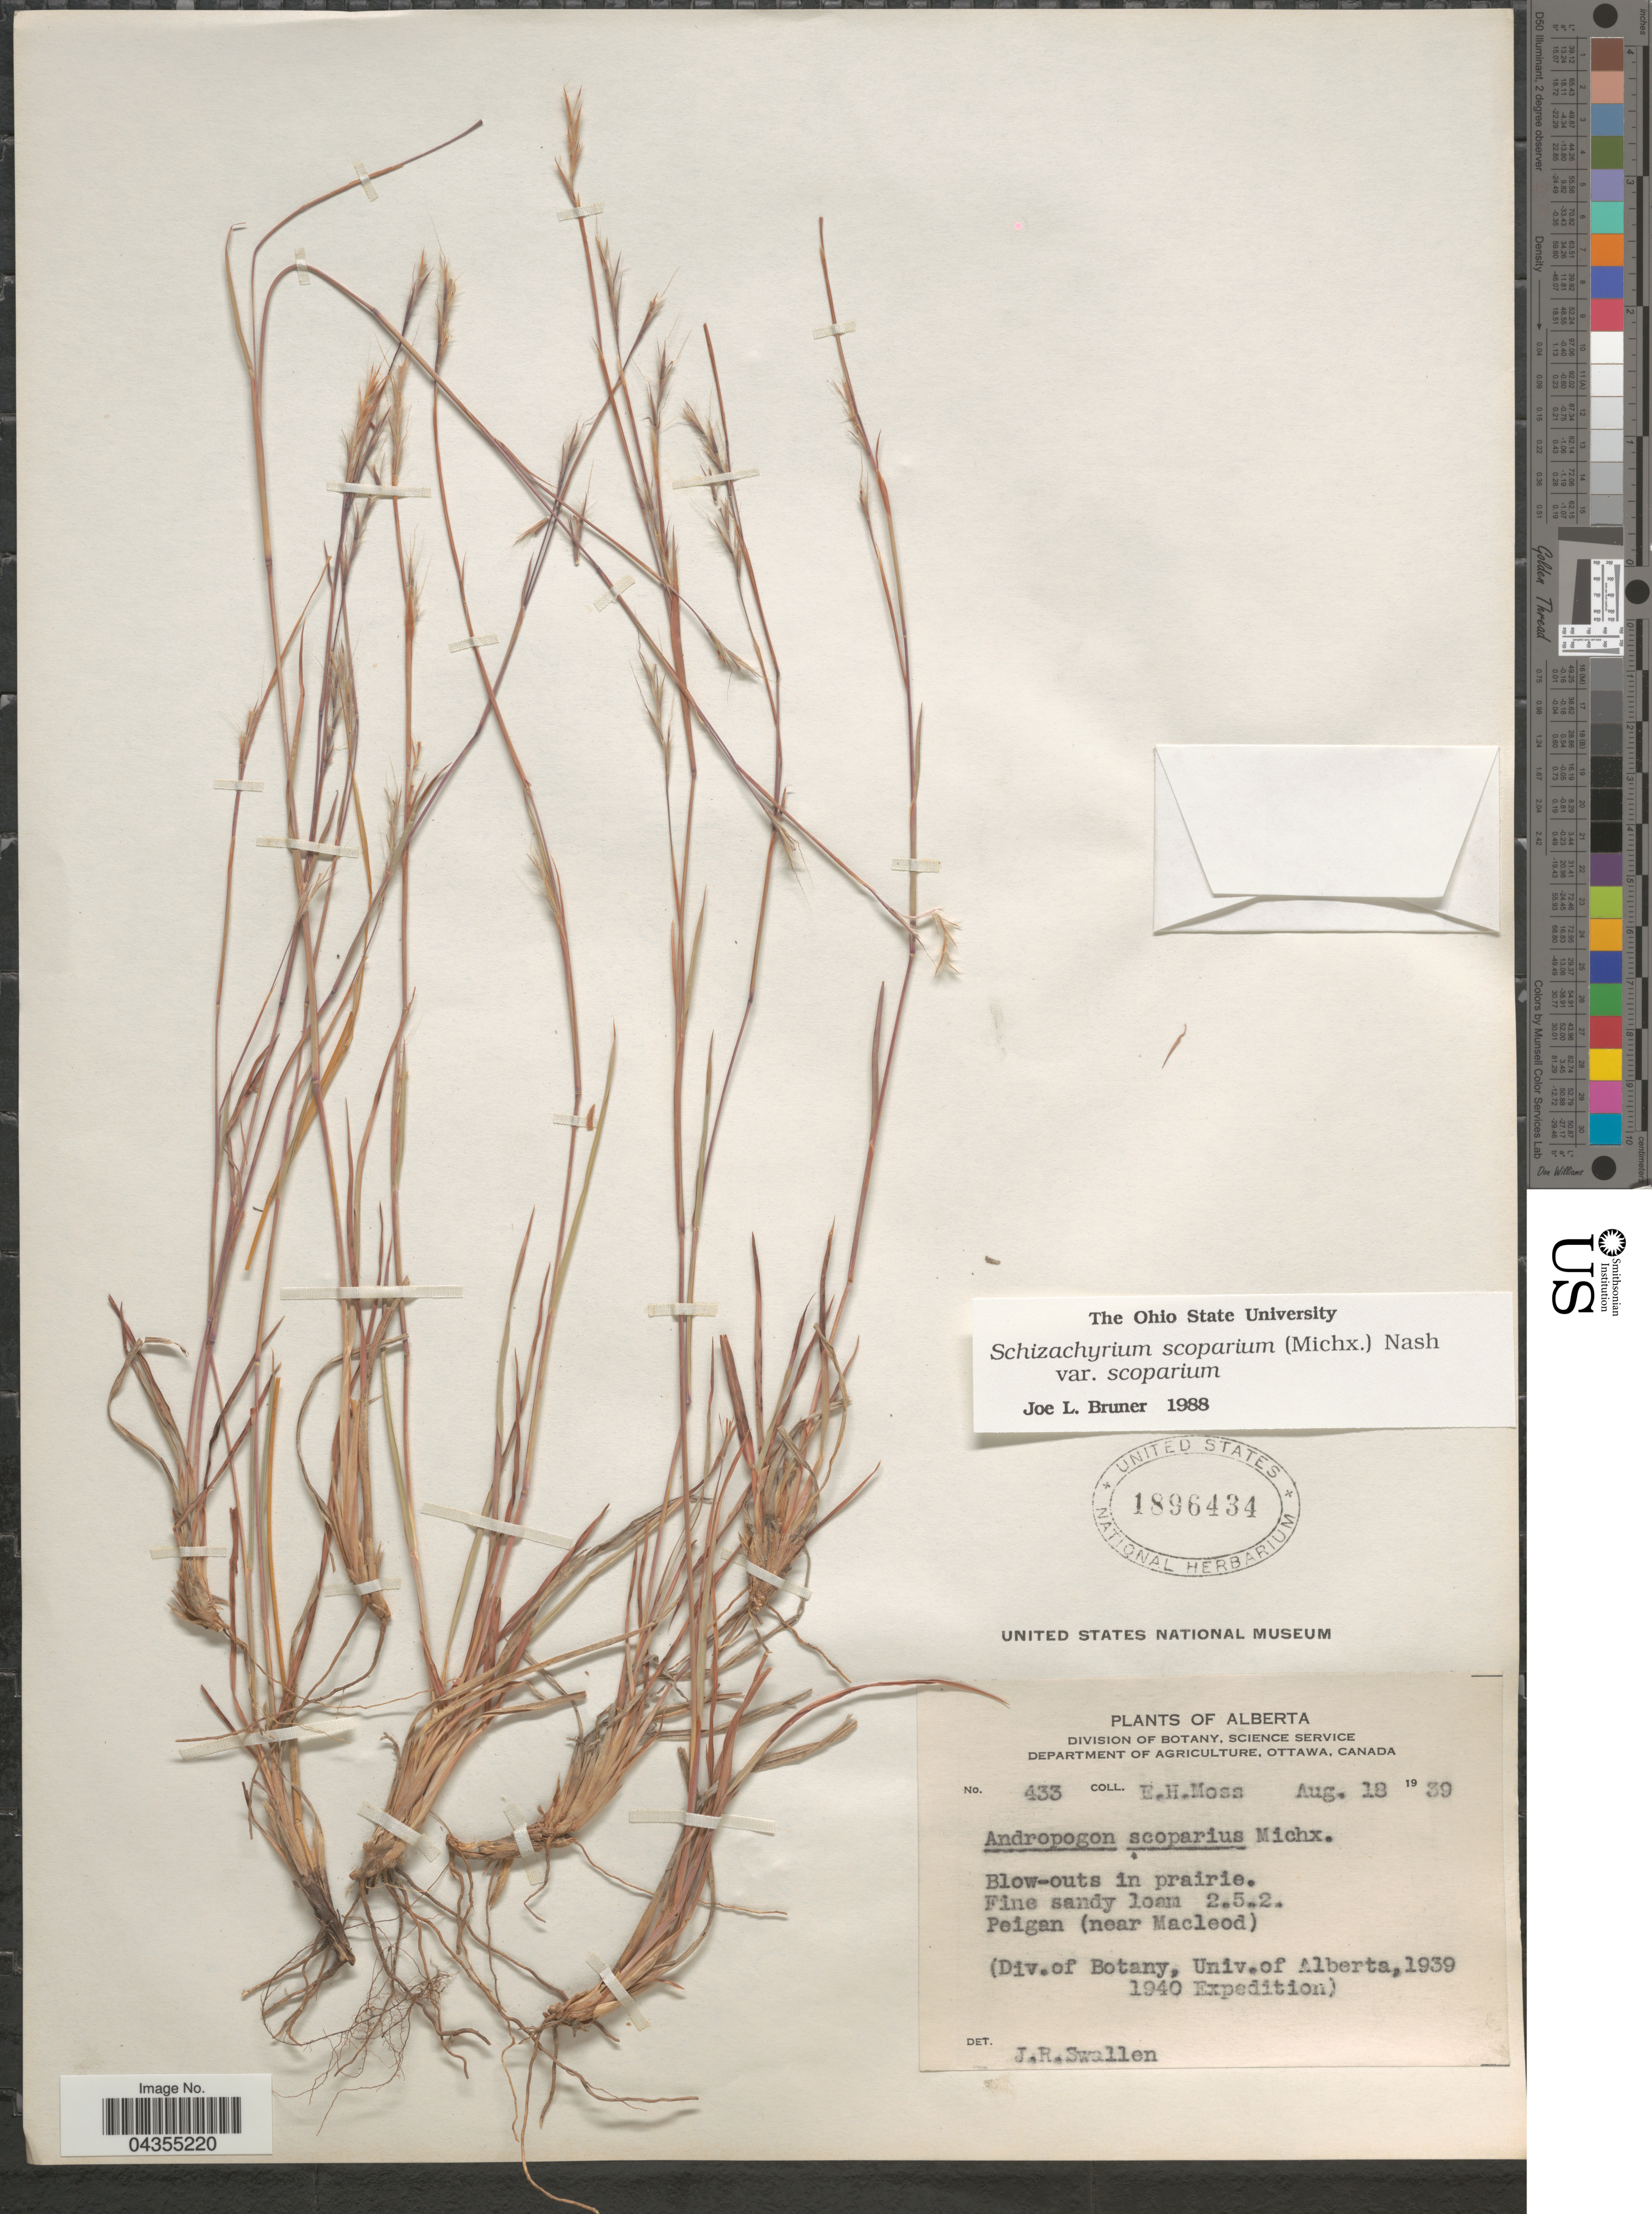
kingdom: Plantae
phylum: Tracheophyta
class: Liliopsida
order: Poales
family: Poaceae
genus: Schizachyrium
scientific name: Schizachyrium scoparium var. scoparium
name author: (Michx.) Nash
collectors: E. Moss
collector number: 433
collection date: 1939-08-18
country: Canada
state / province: Alberta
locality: Blow-outs in prairie. Peigan (near MacLeod). (Div.of Botany, Univ.of Alberta,1939 1940 Expedition).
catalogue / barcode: US 1896434